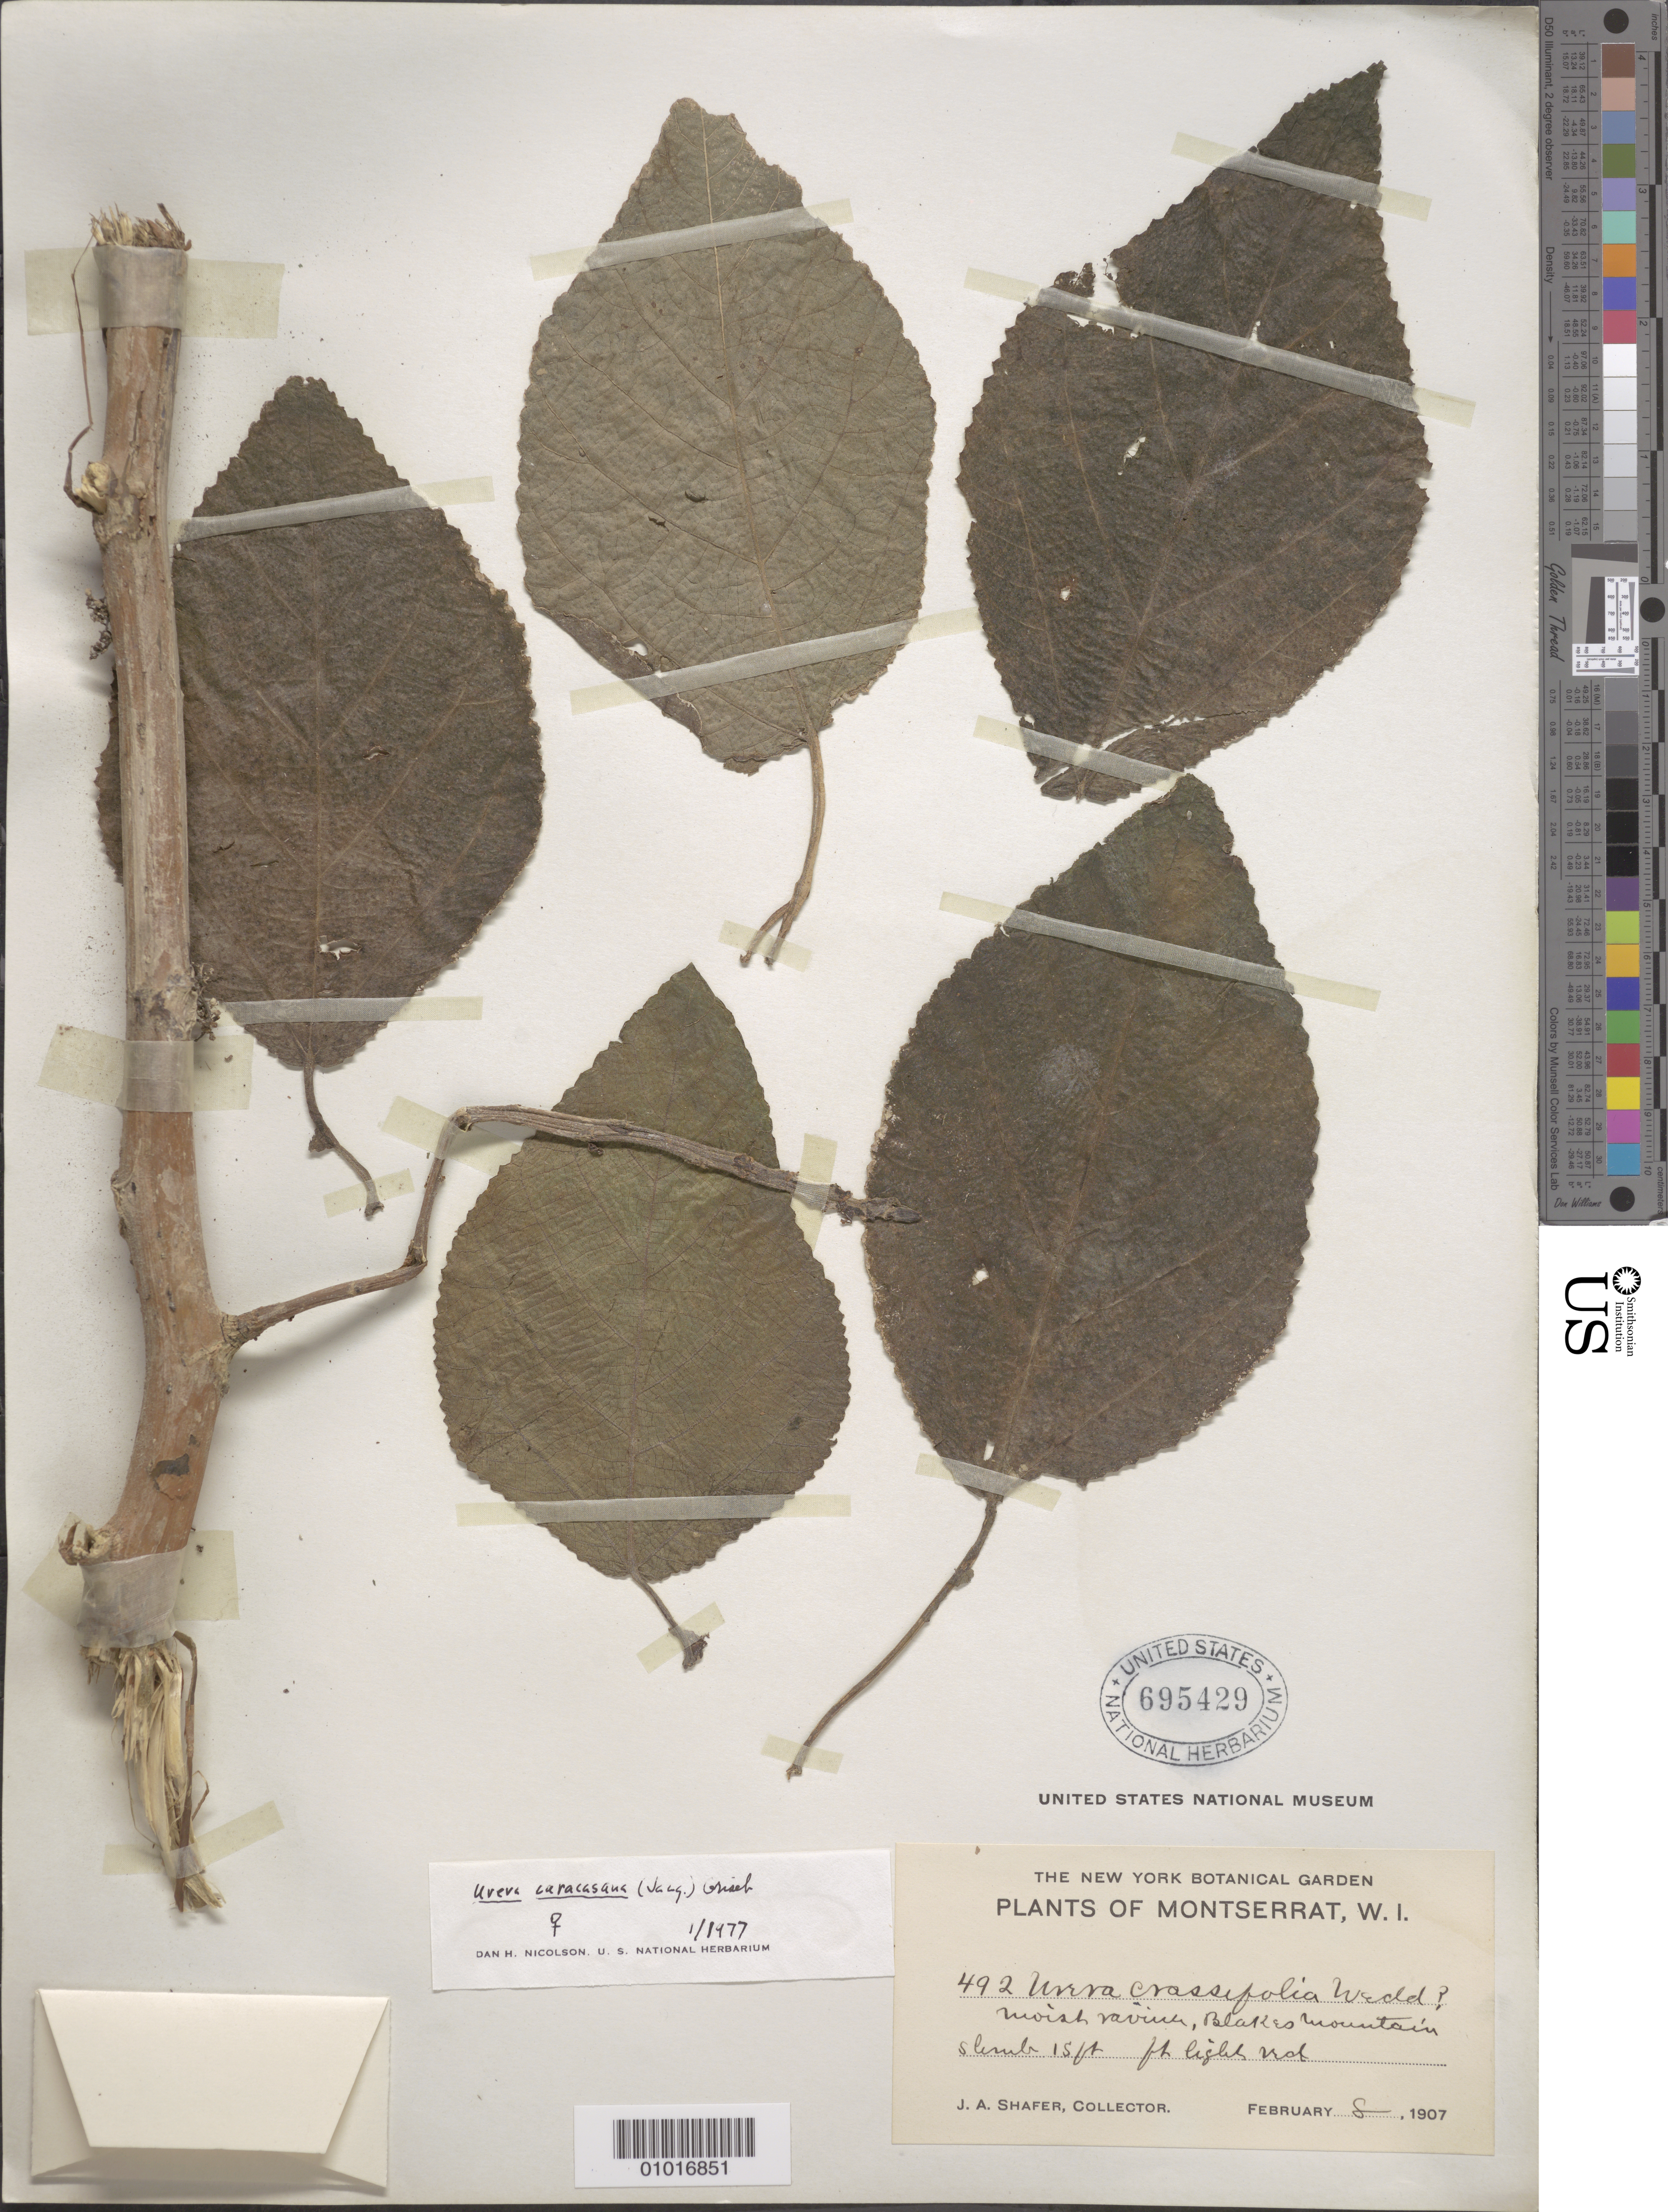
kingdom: Plantae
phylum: Tracheophyta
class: Magnoliopsida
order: Rosales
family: Urticaceae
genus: Urera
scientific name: Urera caracasana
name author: (Jacq.) Gaudich. ex Griseb.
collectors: J. A. Shafer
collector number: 492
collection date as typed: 08 Feb 1907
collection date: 1907-02-08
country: Montserrat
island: Montserrat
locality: Moist ravine, Blakes Mountain.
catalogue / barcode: US 695429